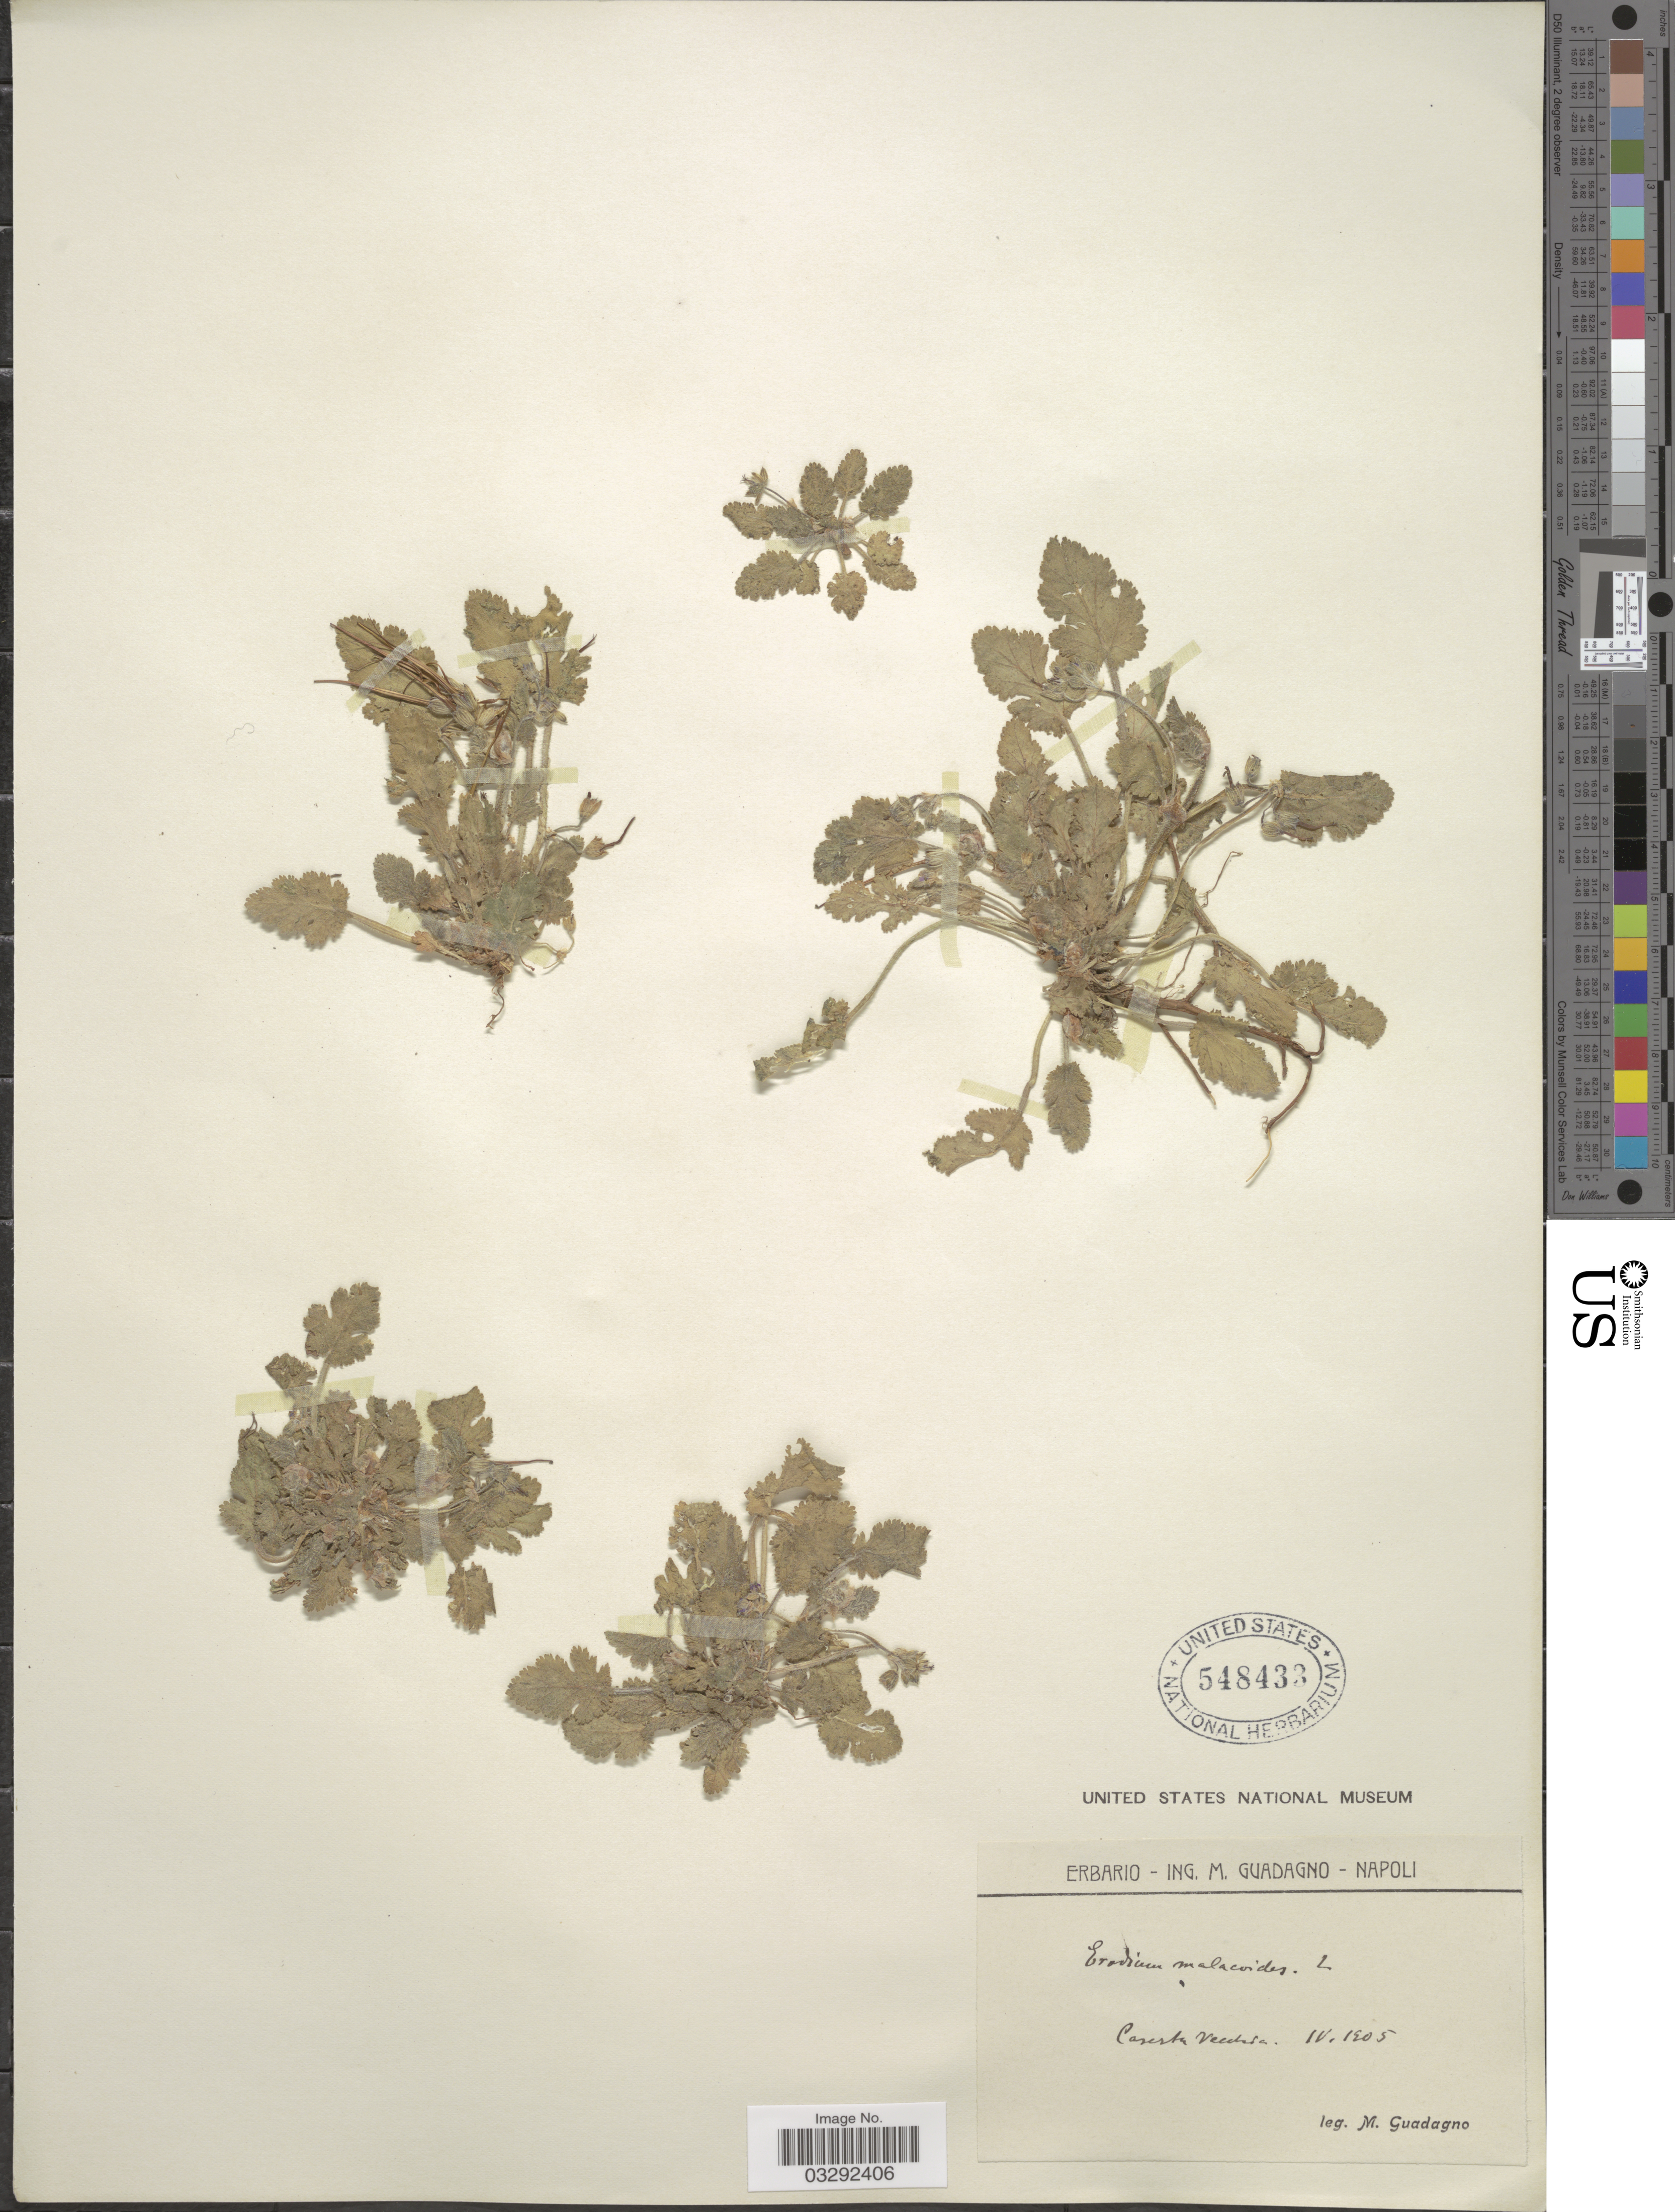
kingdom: Plantae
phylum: Tracheophyta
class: Magnoliopsida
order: Geraniales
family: Geraniaceae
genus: Erodium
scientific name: Erodium malacoides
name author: (L.) L'Hér.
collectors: M. Guadagno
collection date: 1905-04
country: Italy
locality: Caserta Vecchia.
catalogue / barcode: US 548433